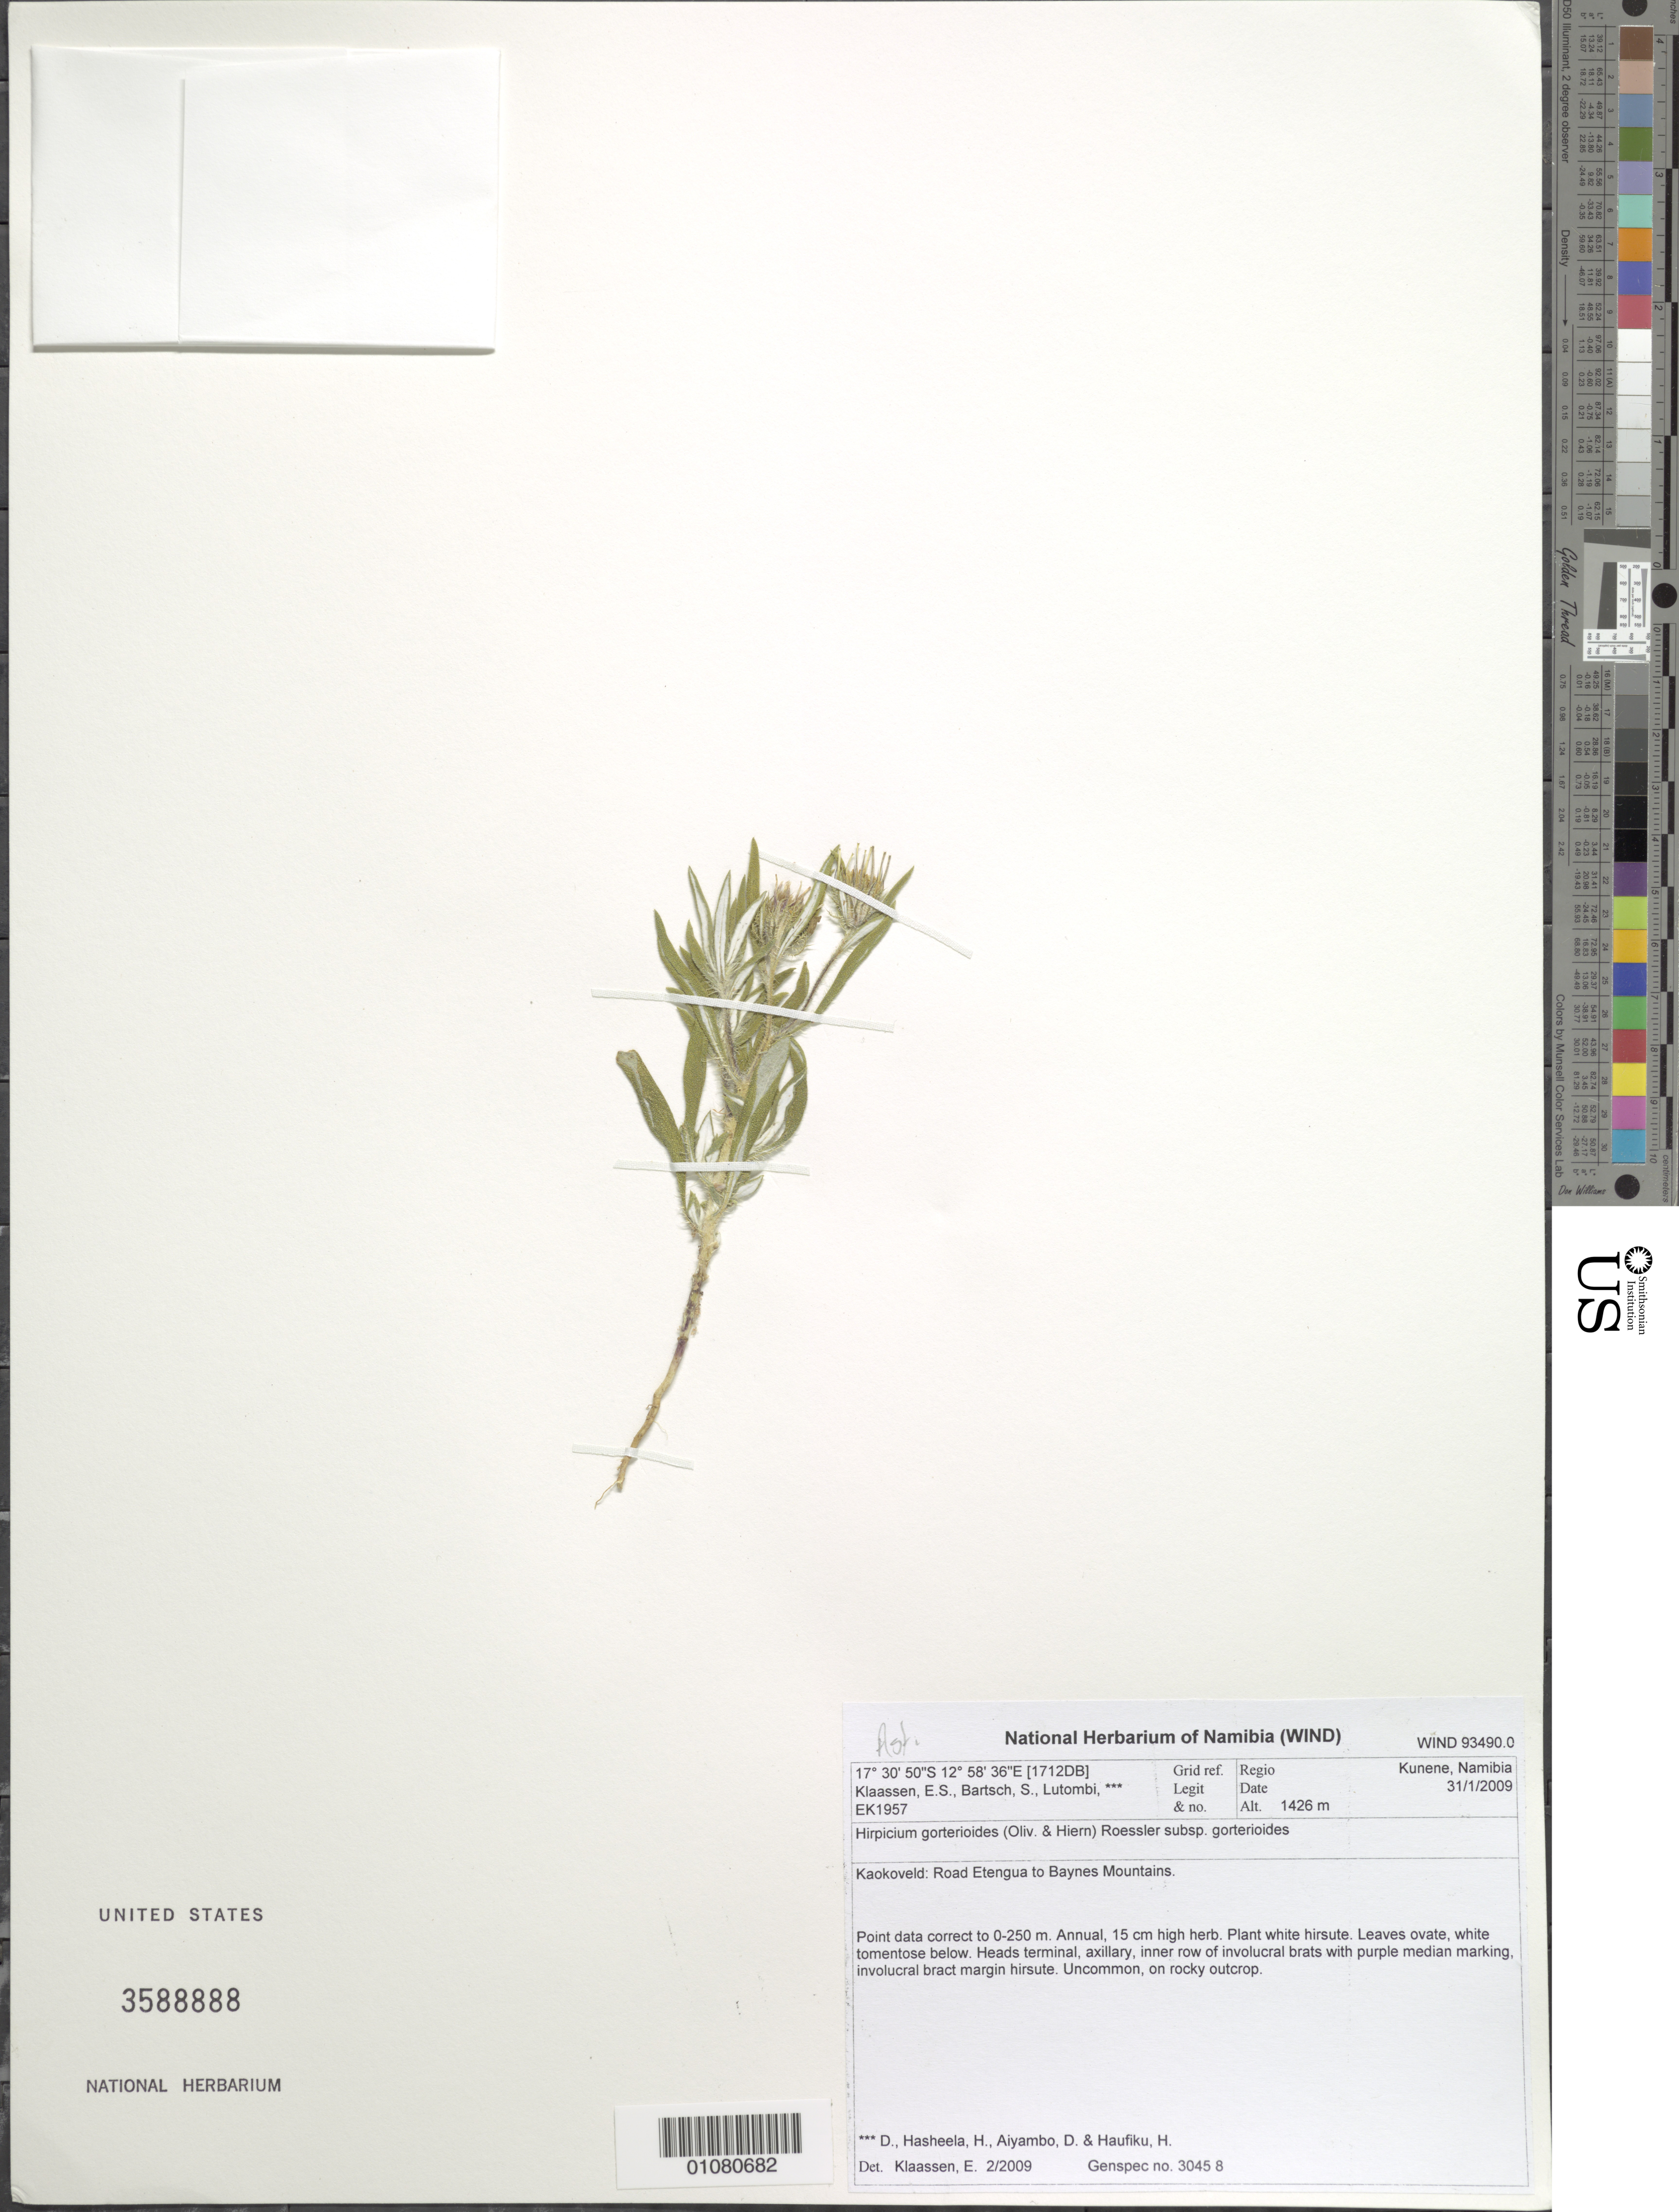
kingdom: Plantae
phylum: Tracheophyta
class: Magnoliopsida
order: Asterales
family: Asteraceae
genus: Hirpicium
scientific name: Hirpicium gorterioides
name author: (Oliv. & Hiern) Roessler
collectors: E. S. Klaassen, S. Bartsch, D. Lutombi, H. Hasheela, H. Haufiku & D. Aiyambo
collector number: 1957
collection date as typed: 31 January 2009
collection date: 2009-01-31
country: Namibia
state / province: Kunene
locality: Kaokoveld: Road Etengua to Baynes Mountains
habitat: Rocky outcrop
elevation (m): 1426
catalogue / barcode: US 3588888